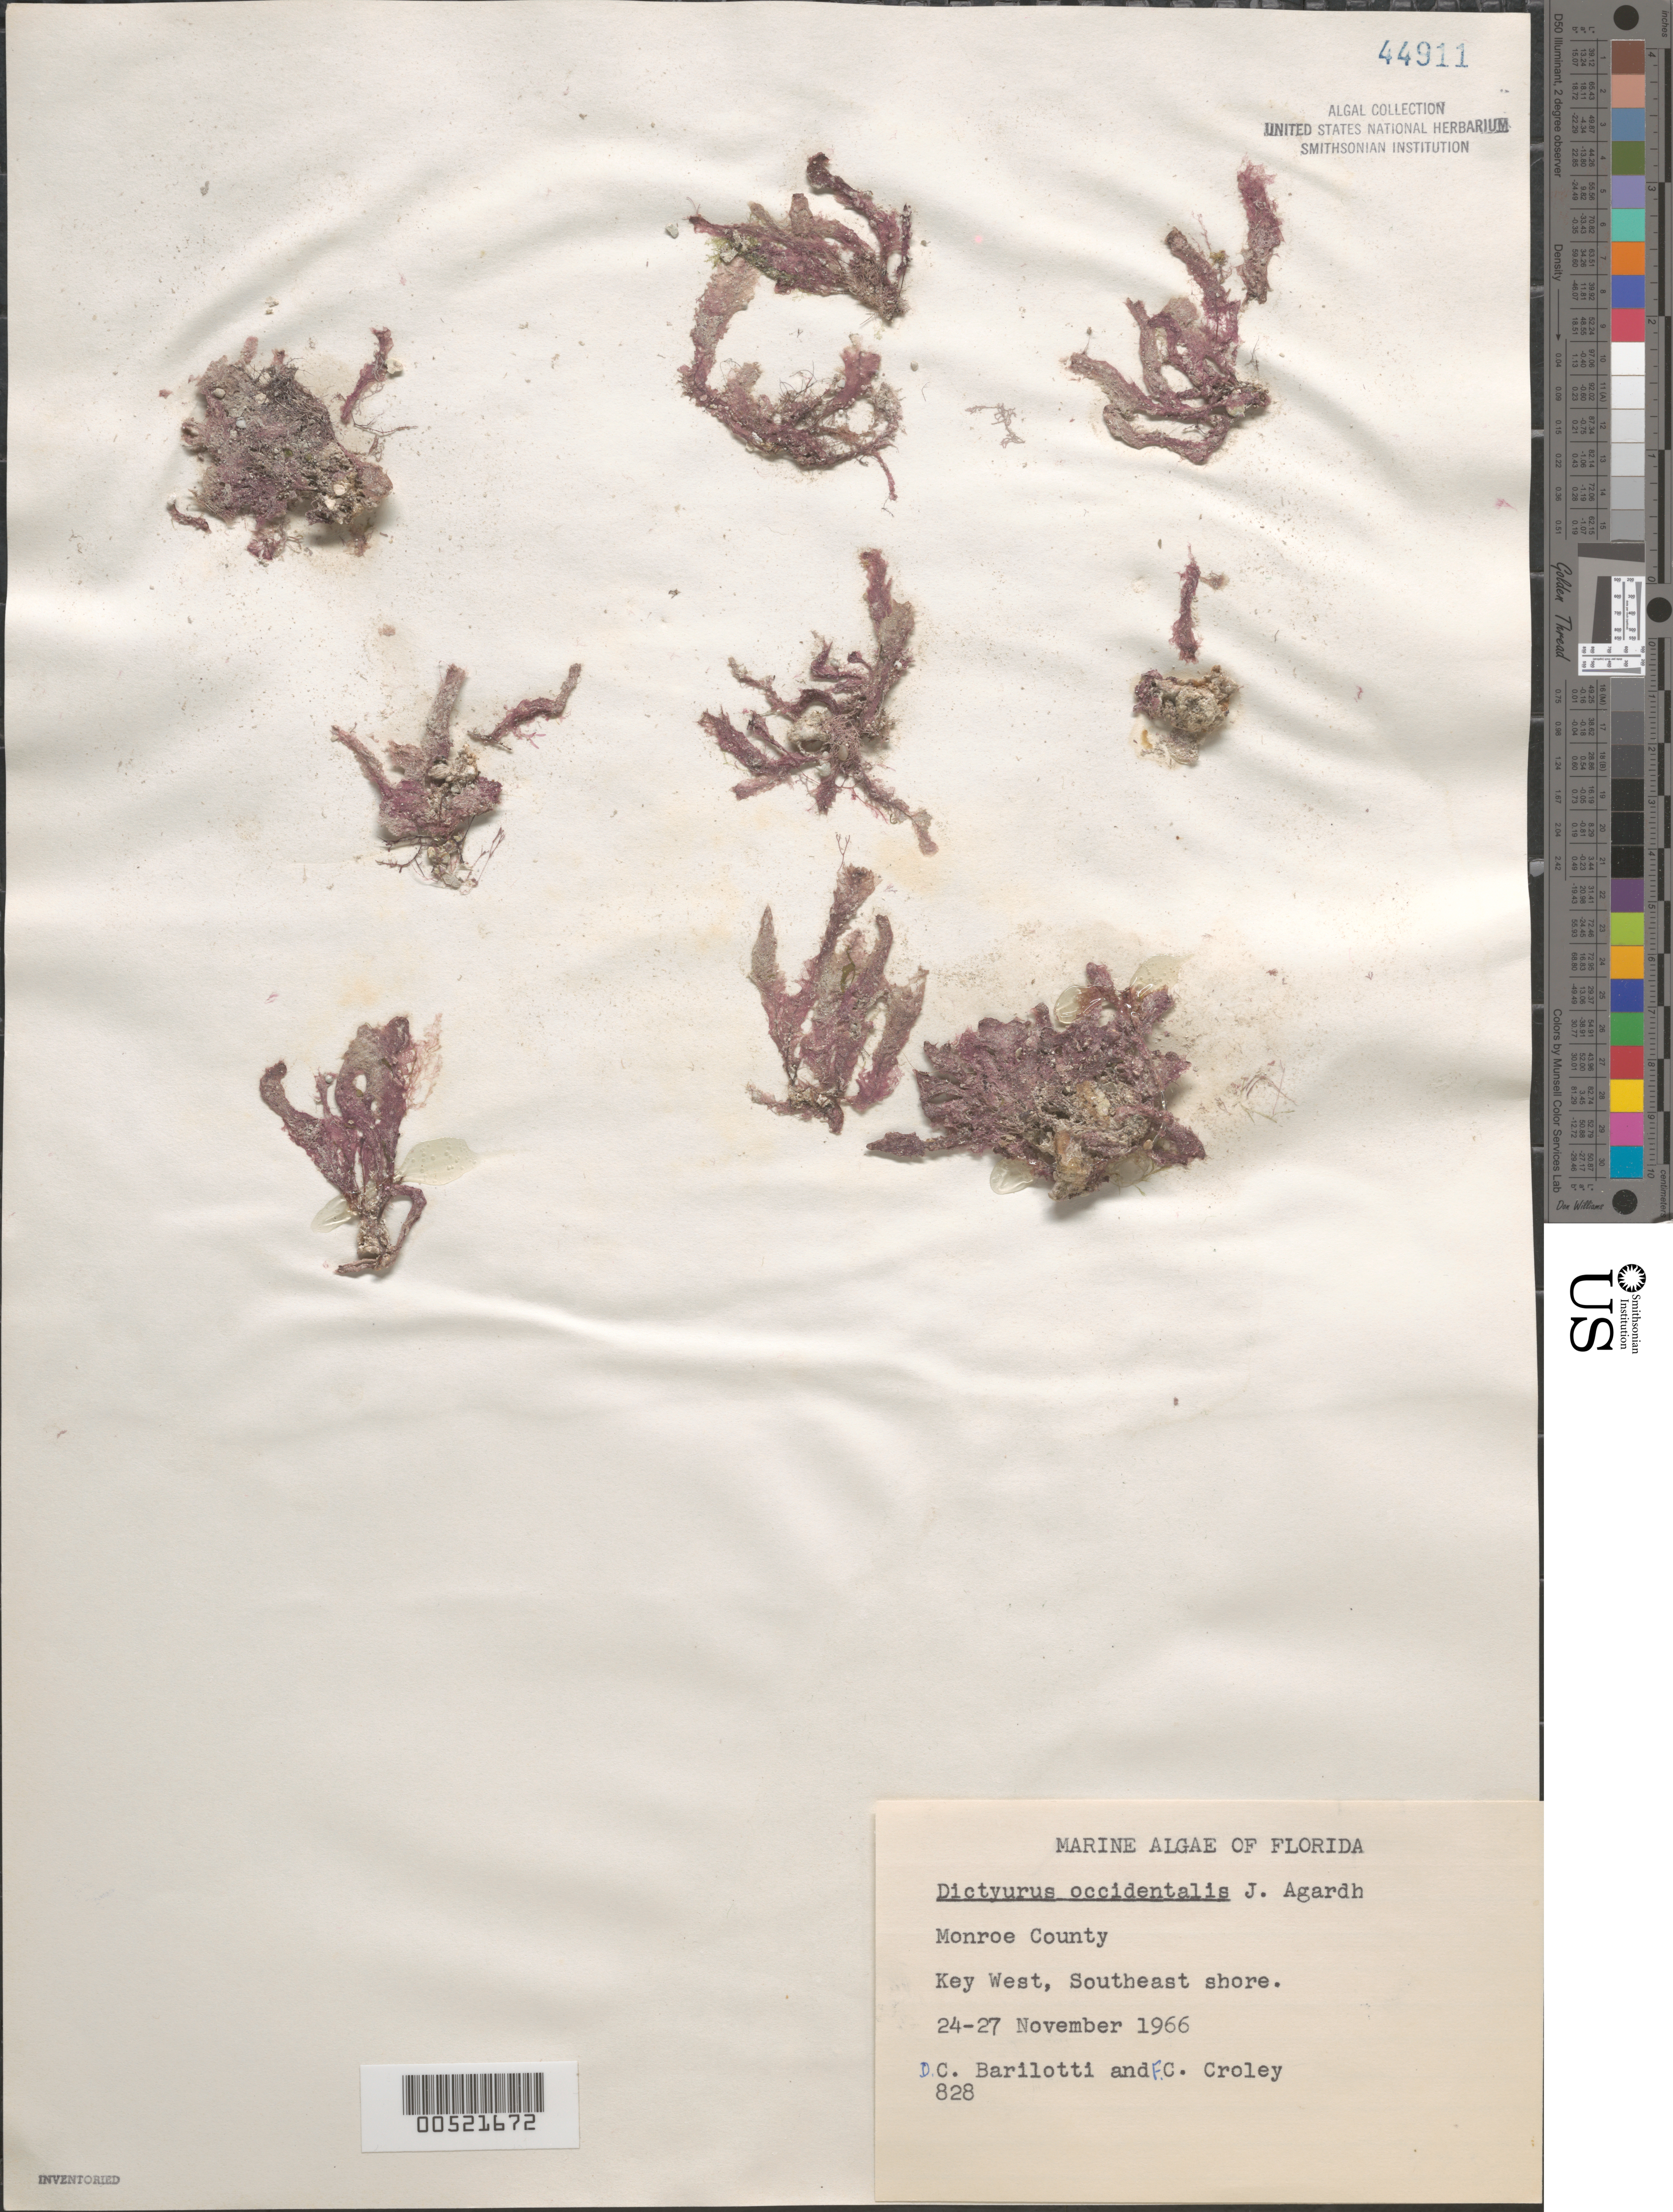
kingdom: Plantae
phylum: Rhodophyta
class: Florideophyceae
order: Ceramiales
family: Dasyaceae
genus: Dictyurus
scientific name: Dictyurus occidentalis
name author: J. Agardh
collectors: D. C. Barilotti & F. C. Croley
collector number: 828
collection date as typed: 24 Nov 1966 TO 27 Nov 1966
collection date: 1966-11-24/1966-11-27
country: United States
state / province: Florida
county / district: Monroe County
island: Key West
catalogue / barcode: US 44911